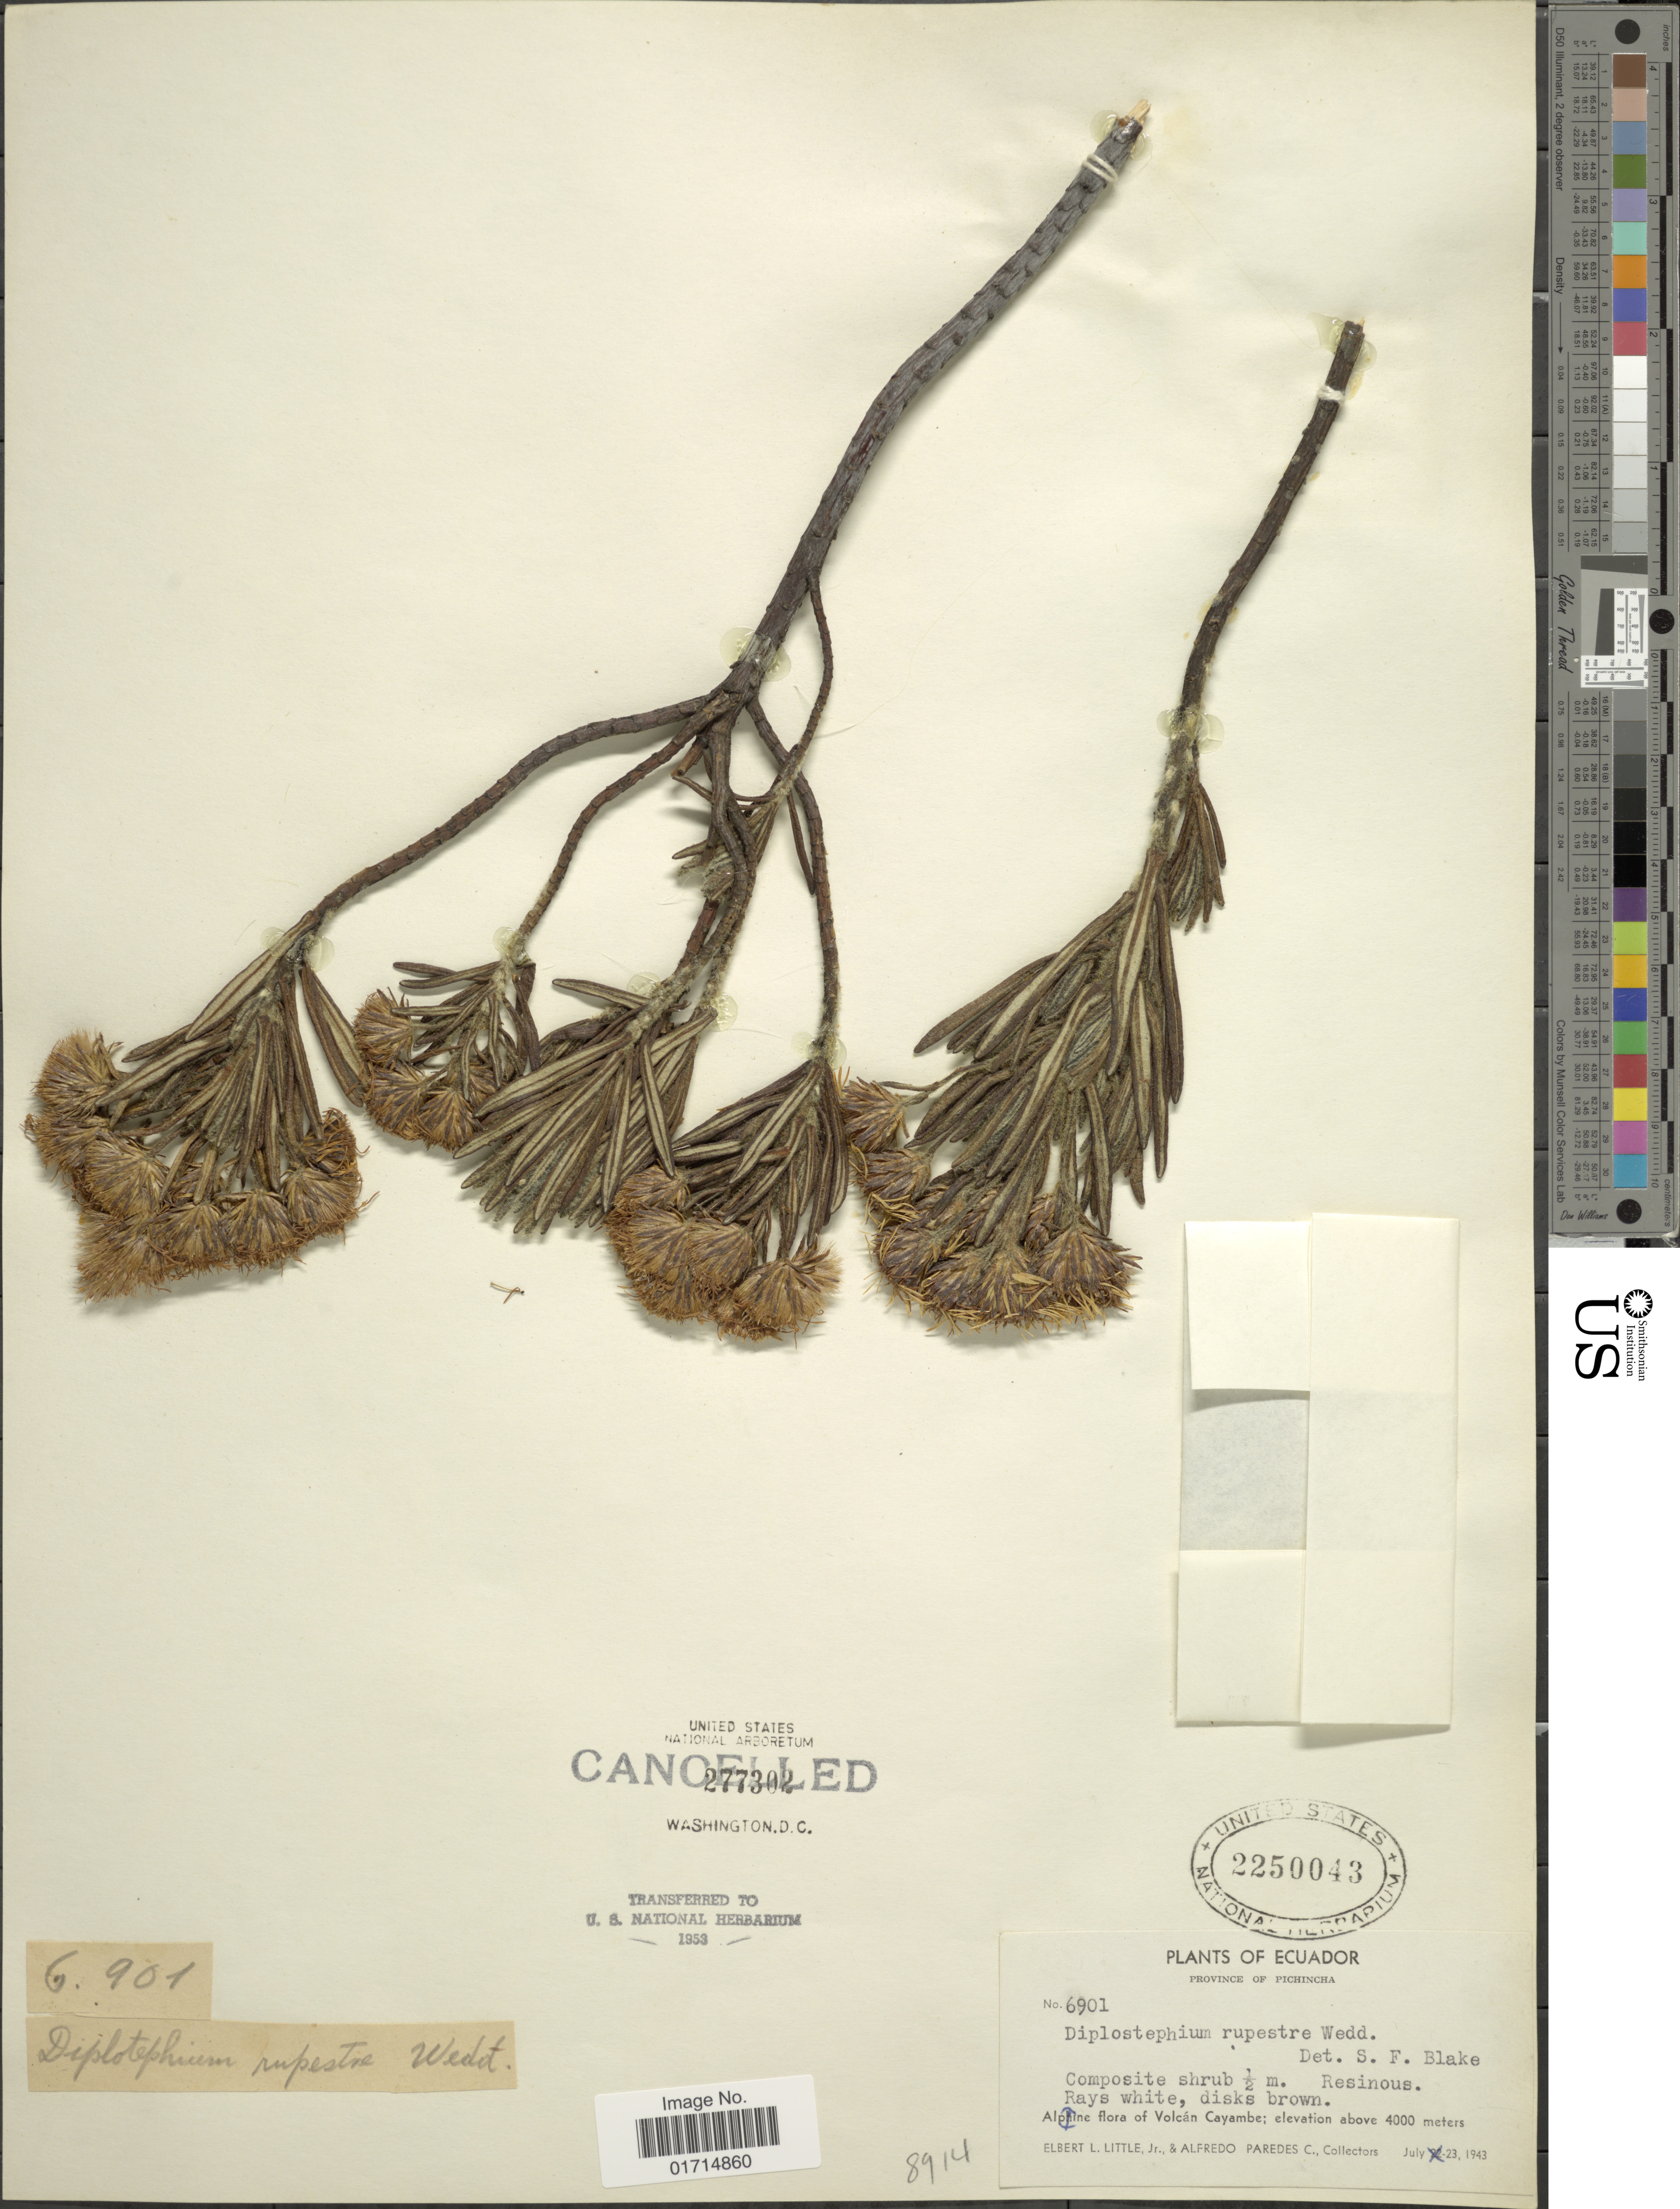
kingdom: Plantae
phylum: Tracheophyta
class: Magnoliopsida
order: Asterales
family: Asteraceae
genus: Diplostephium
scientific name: Diplostephium rupestre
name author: (Kunth) Wedd.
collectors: E. L. Little & A. Paredes C.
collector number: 6901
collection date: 1943-07-23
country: Ecuador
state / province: Pichincha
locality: Ecuador. Province of Pichincha. Alpine flora of Volcan Cayambe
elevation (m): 4000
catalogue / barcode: US 2250043